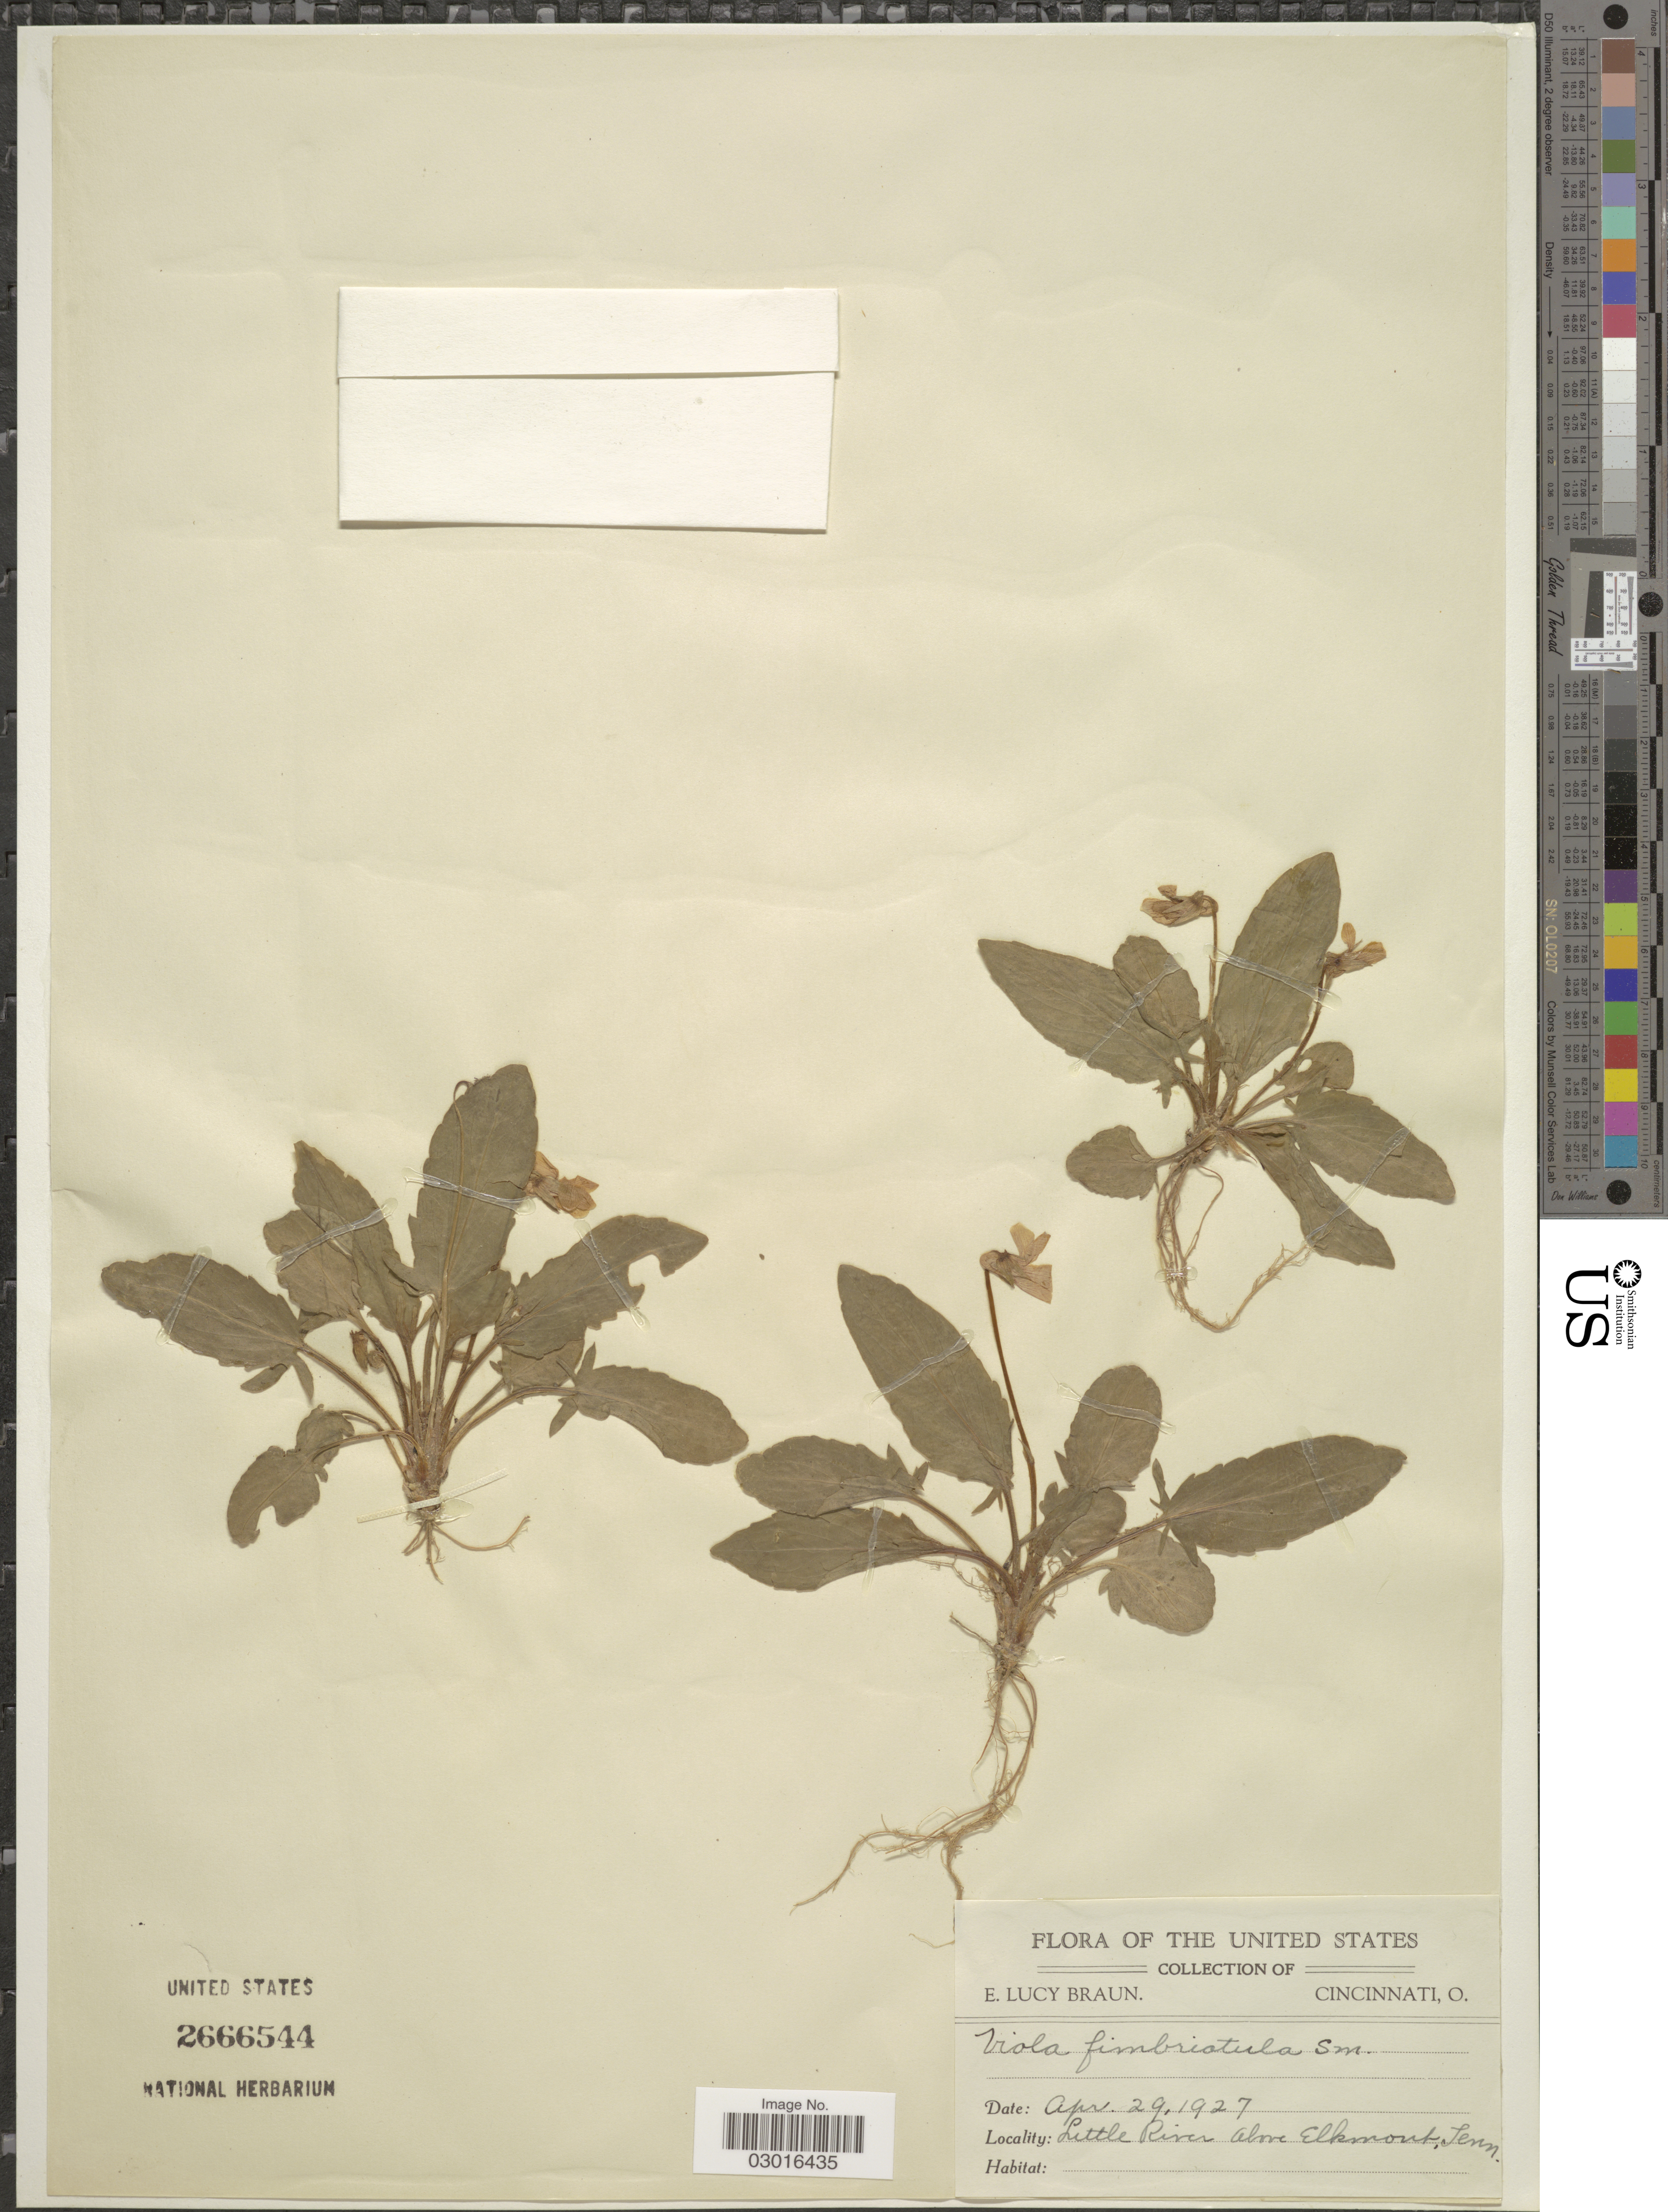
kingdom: Plantae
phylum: Tracheophyta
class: Magnoliopsida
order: Malpighiales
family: Violaceae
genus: Viola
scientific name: Viola sagittata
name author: Aiton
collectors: E. L. Braun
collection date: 1927-04-29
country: United States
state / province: Tennessee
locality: Little River above Elkmont. Tenn.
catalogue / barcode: US 2666544